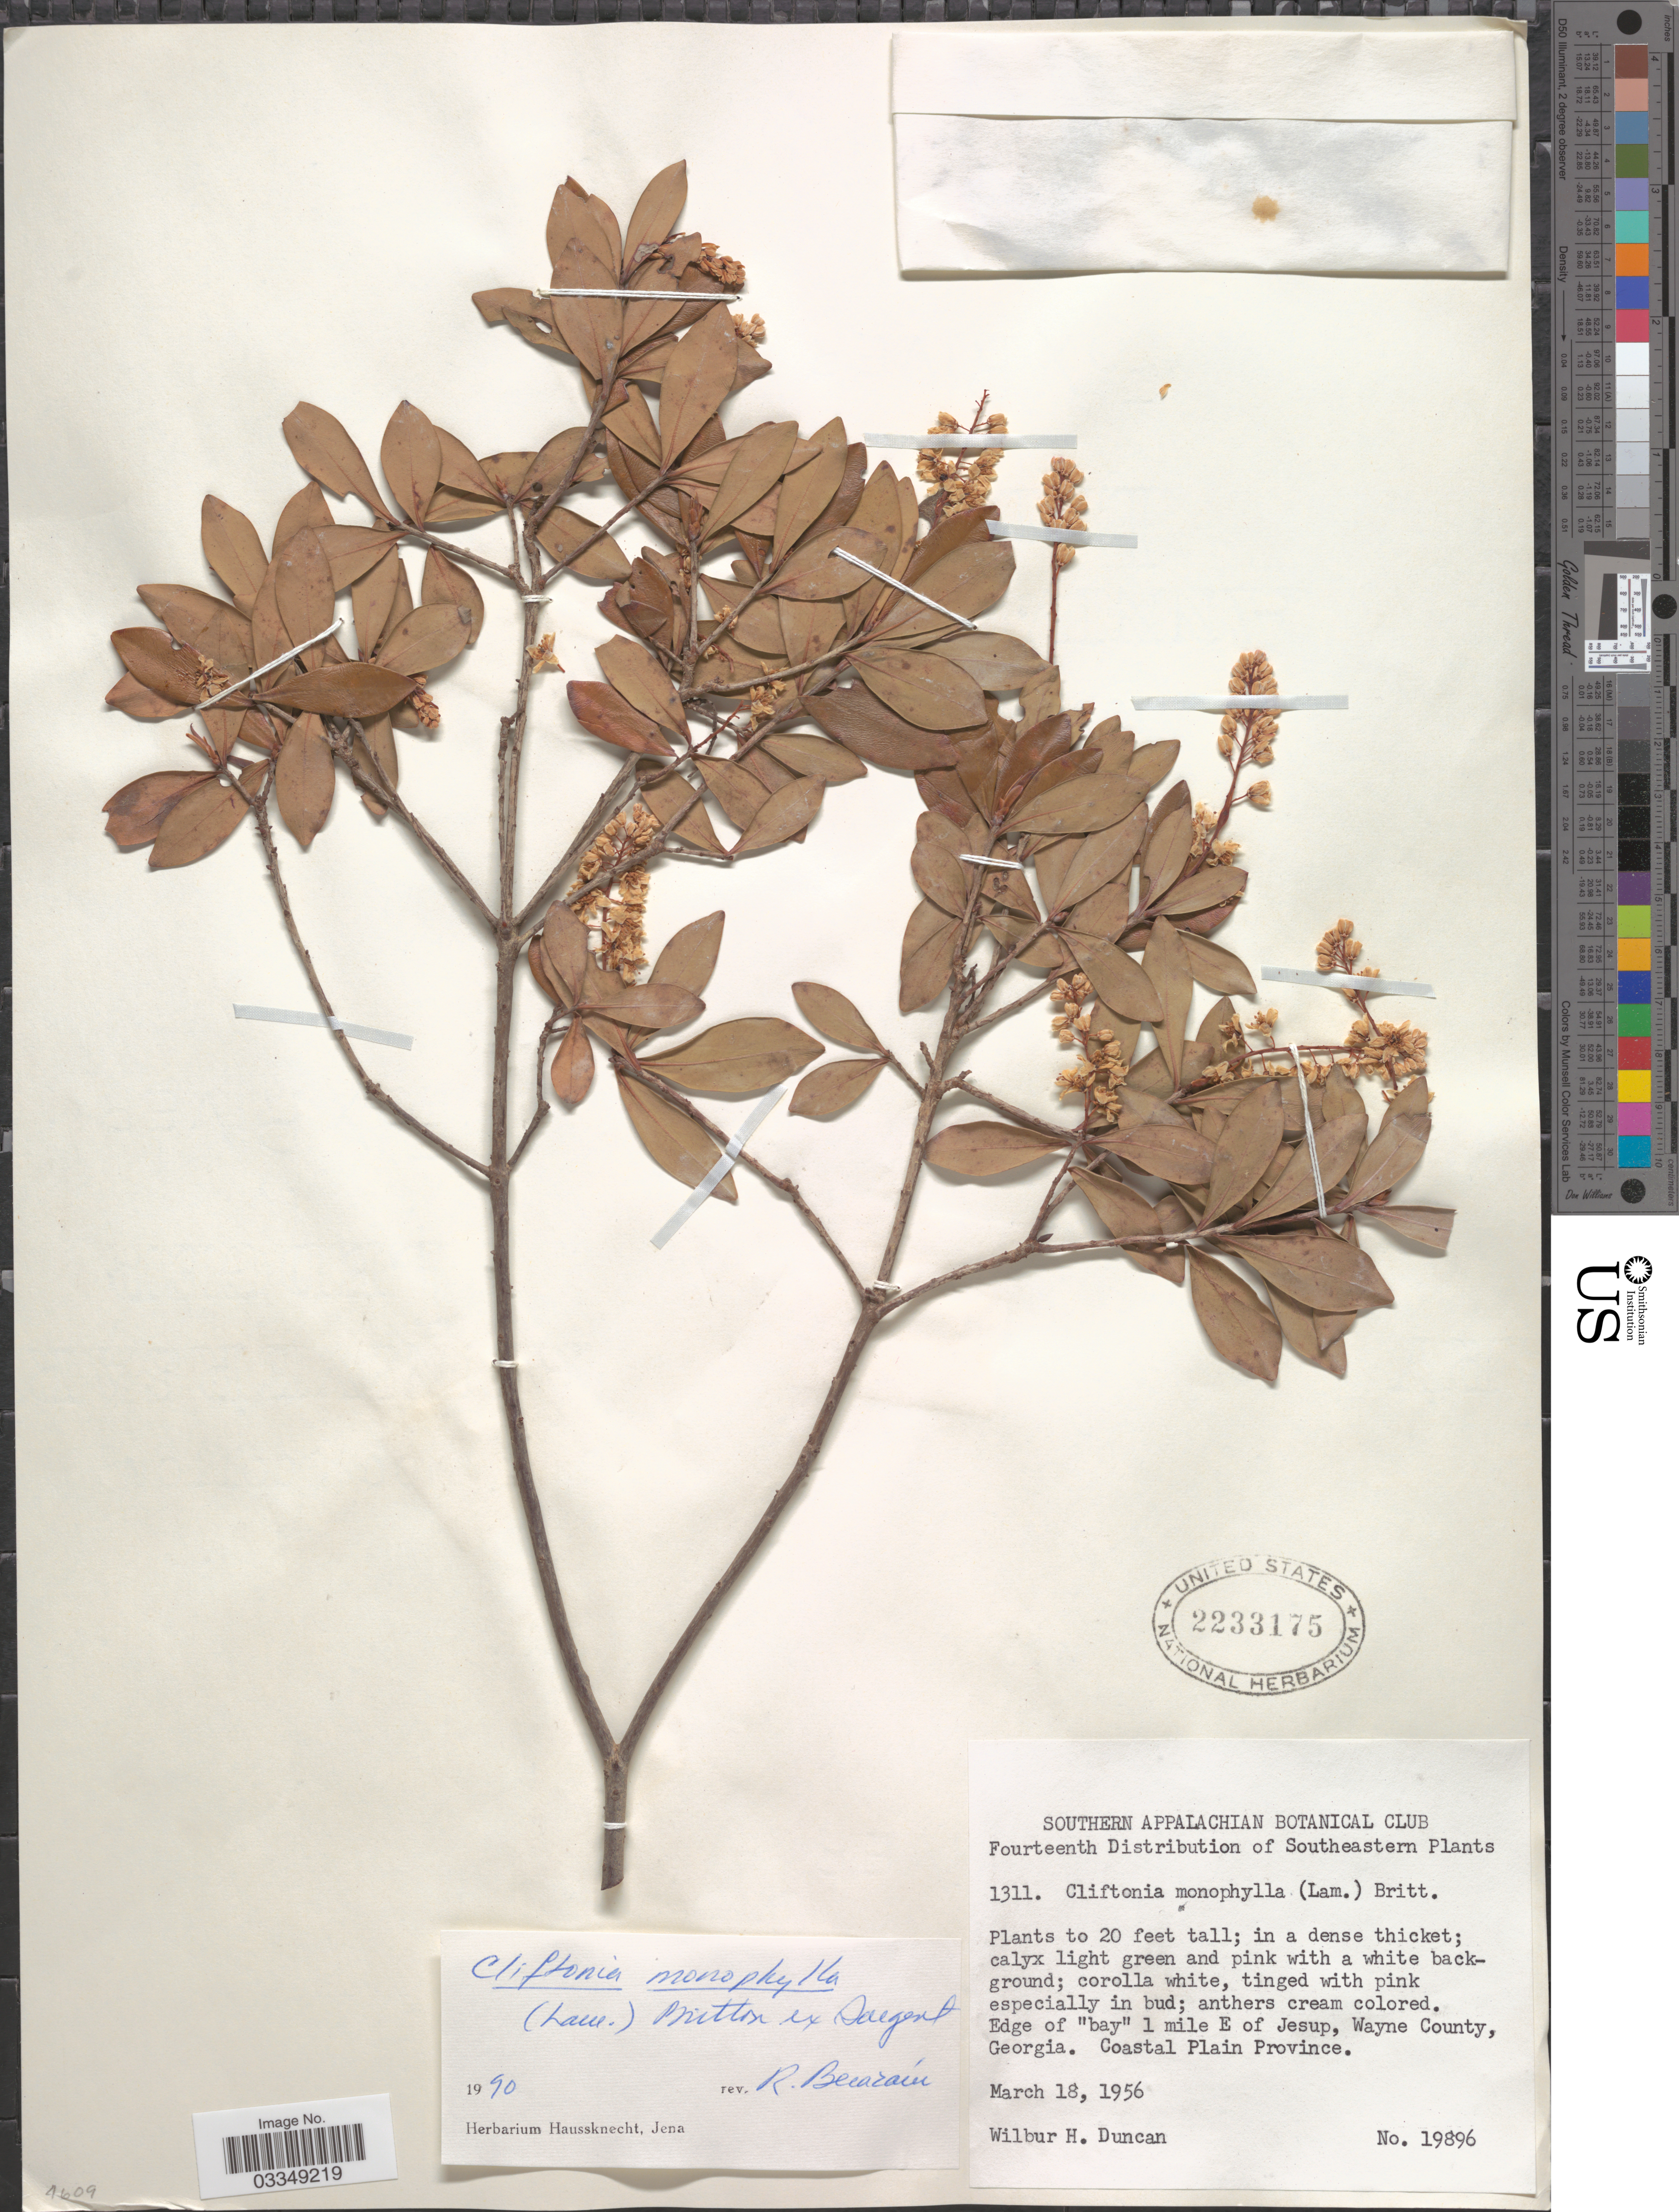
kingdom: Plantae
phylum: Tracheophyta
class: Magnoliopsida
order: Ericales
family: Cyrillaceae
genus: Cliftonia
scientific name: Cliftonia monophylla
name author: (Lam.) Britton ex Sarg.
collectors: W. H. Duncan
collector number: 19896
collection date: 1956-03-18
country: United States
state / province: Georgia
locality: Edge of "bay"1 mile E of Jesup, Wayne County. Coastal Plain Province.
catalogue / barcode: US 2233175